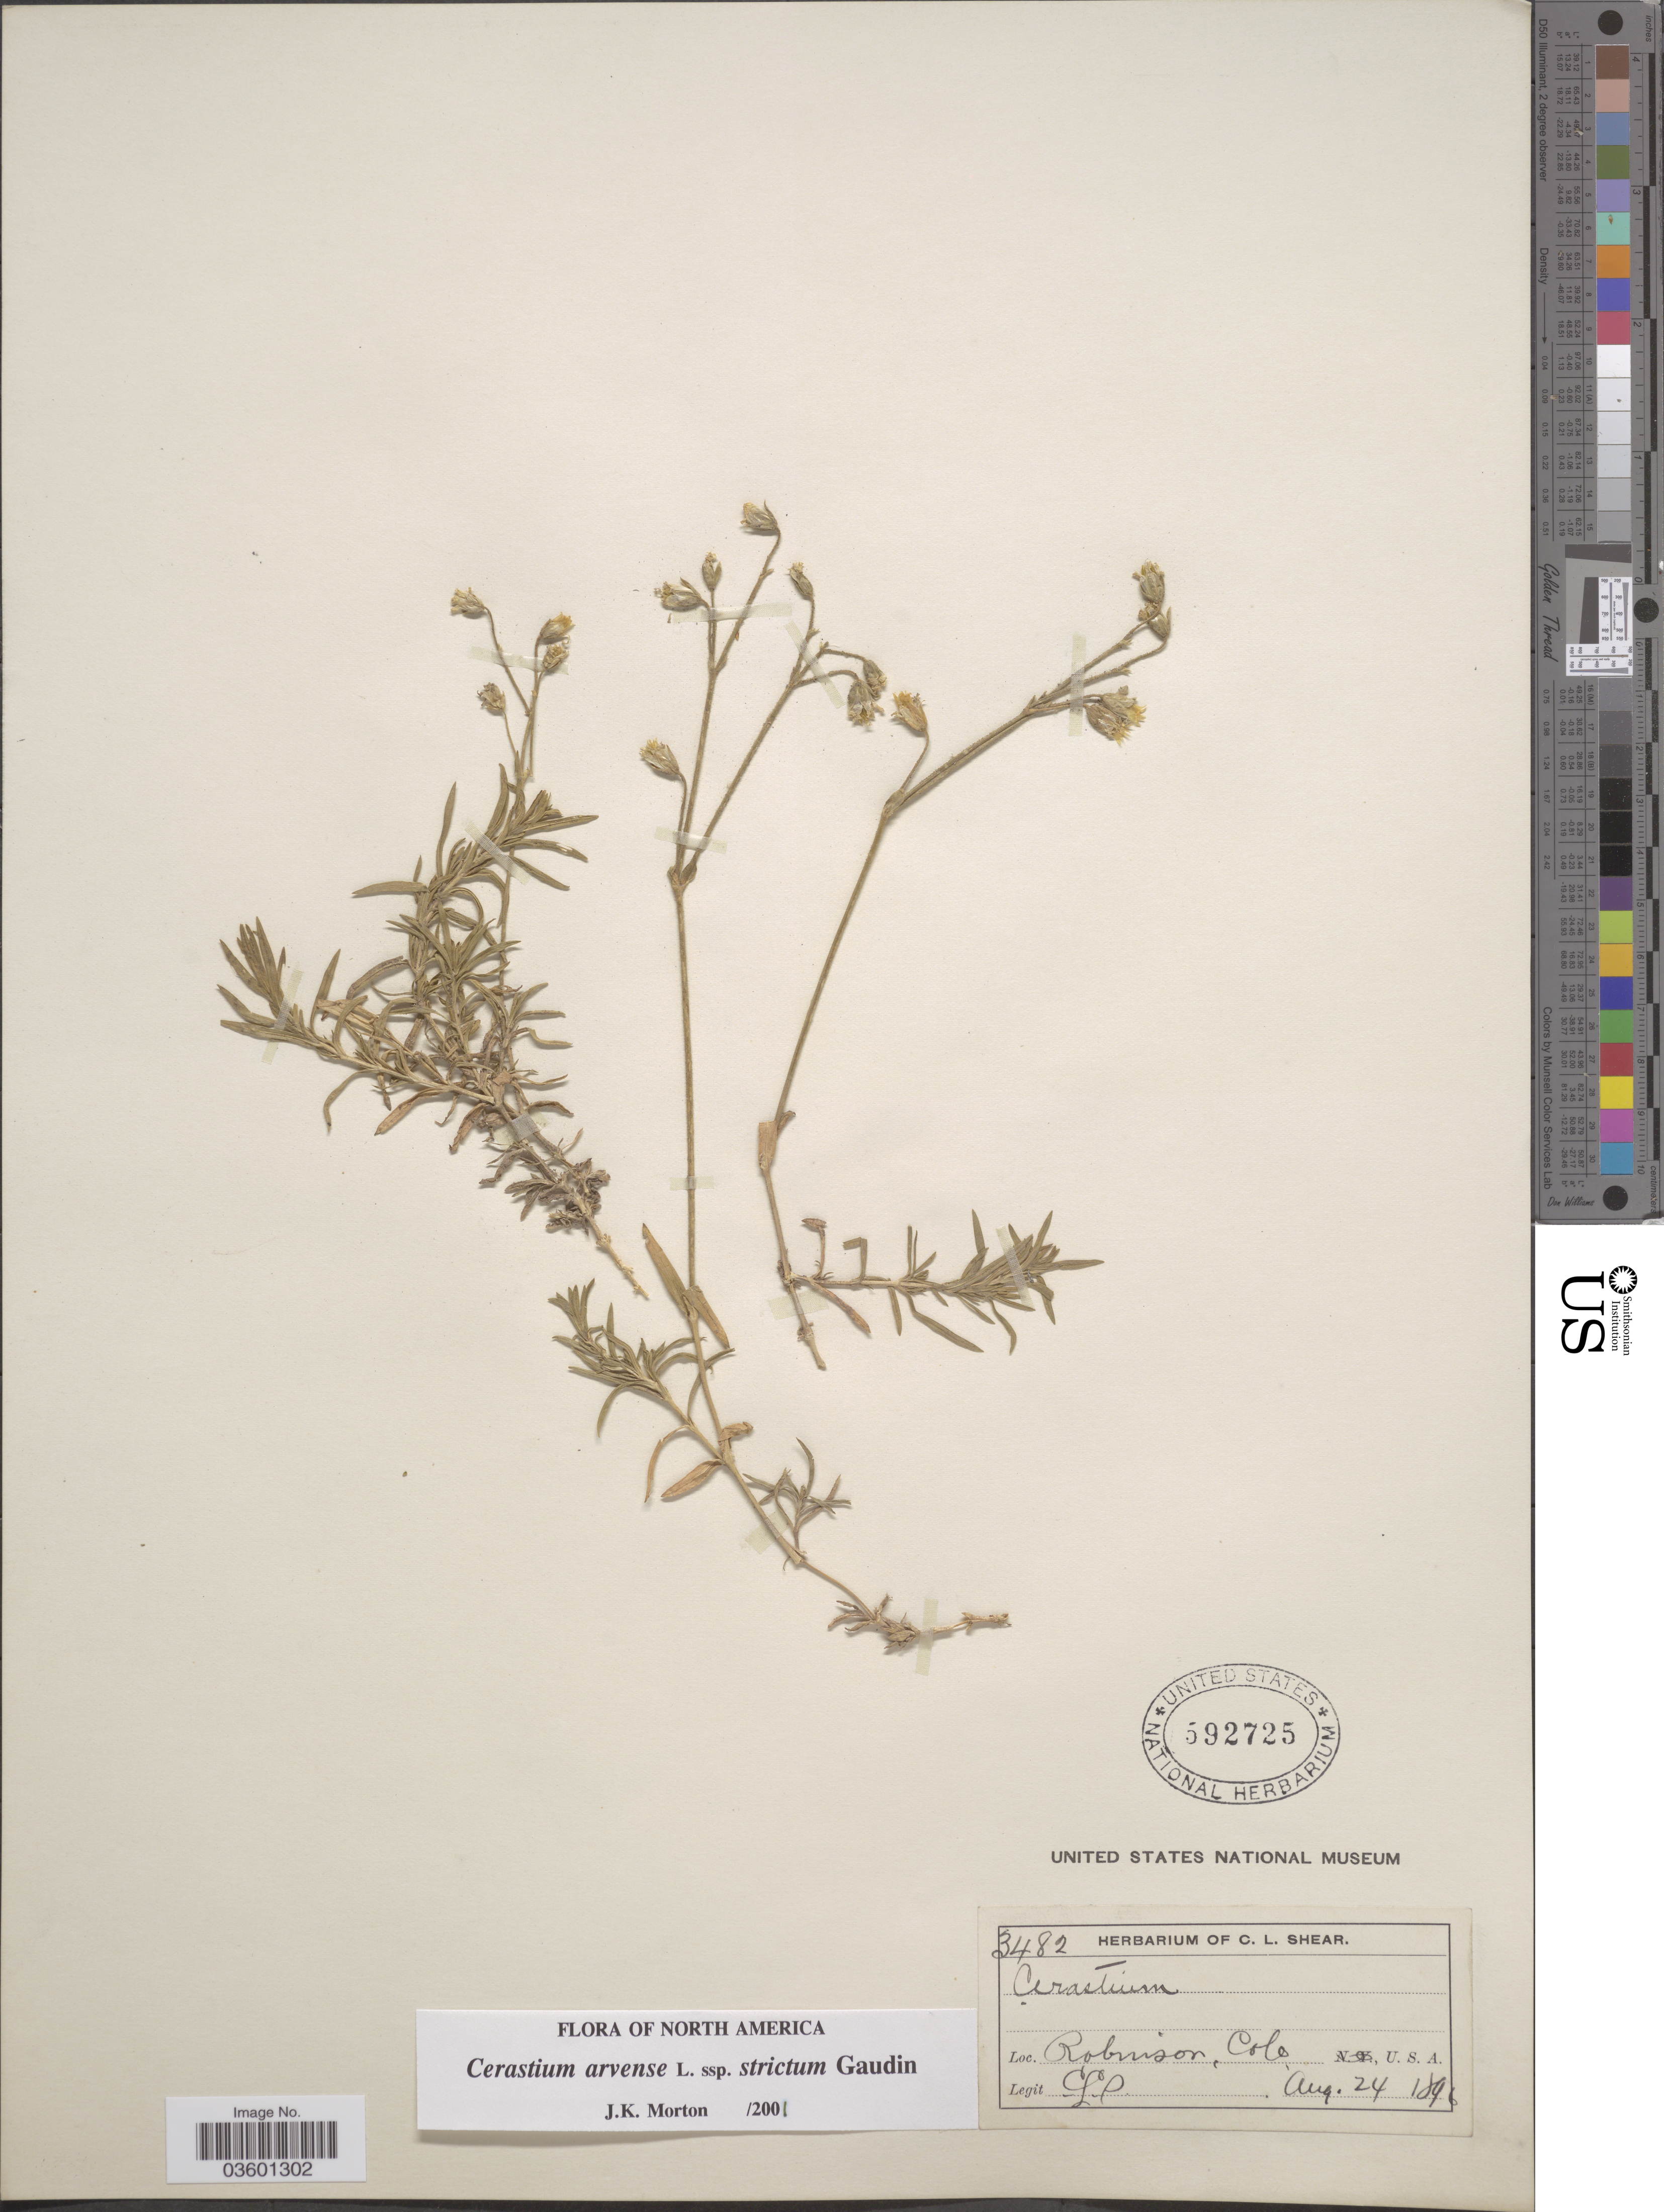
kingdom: Plantae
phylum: Tracheophyta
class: Magnoliopsida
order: Caryophyllales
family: Caryophyllaceae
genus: Cerastium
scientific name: Cerastium arvense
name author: L.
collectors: C. L. Shear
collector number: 3482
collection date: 1896-08-24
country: United States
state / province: Colorado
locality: Robinson, U.S.A.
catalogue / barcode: US 592725